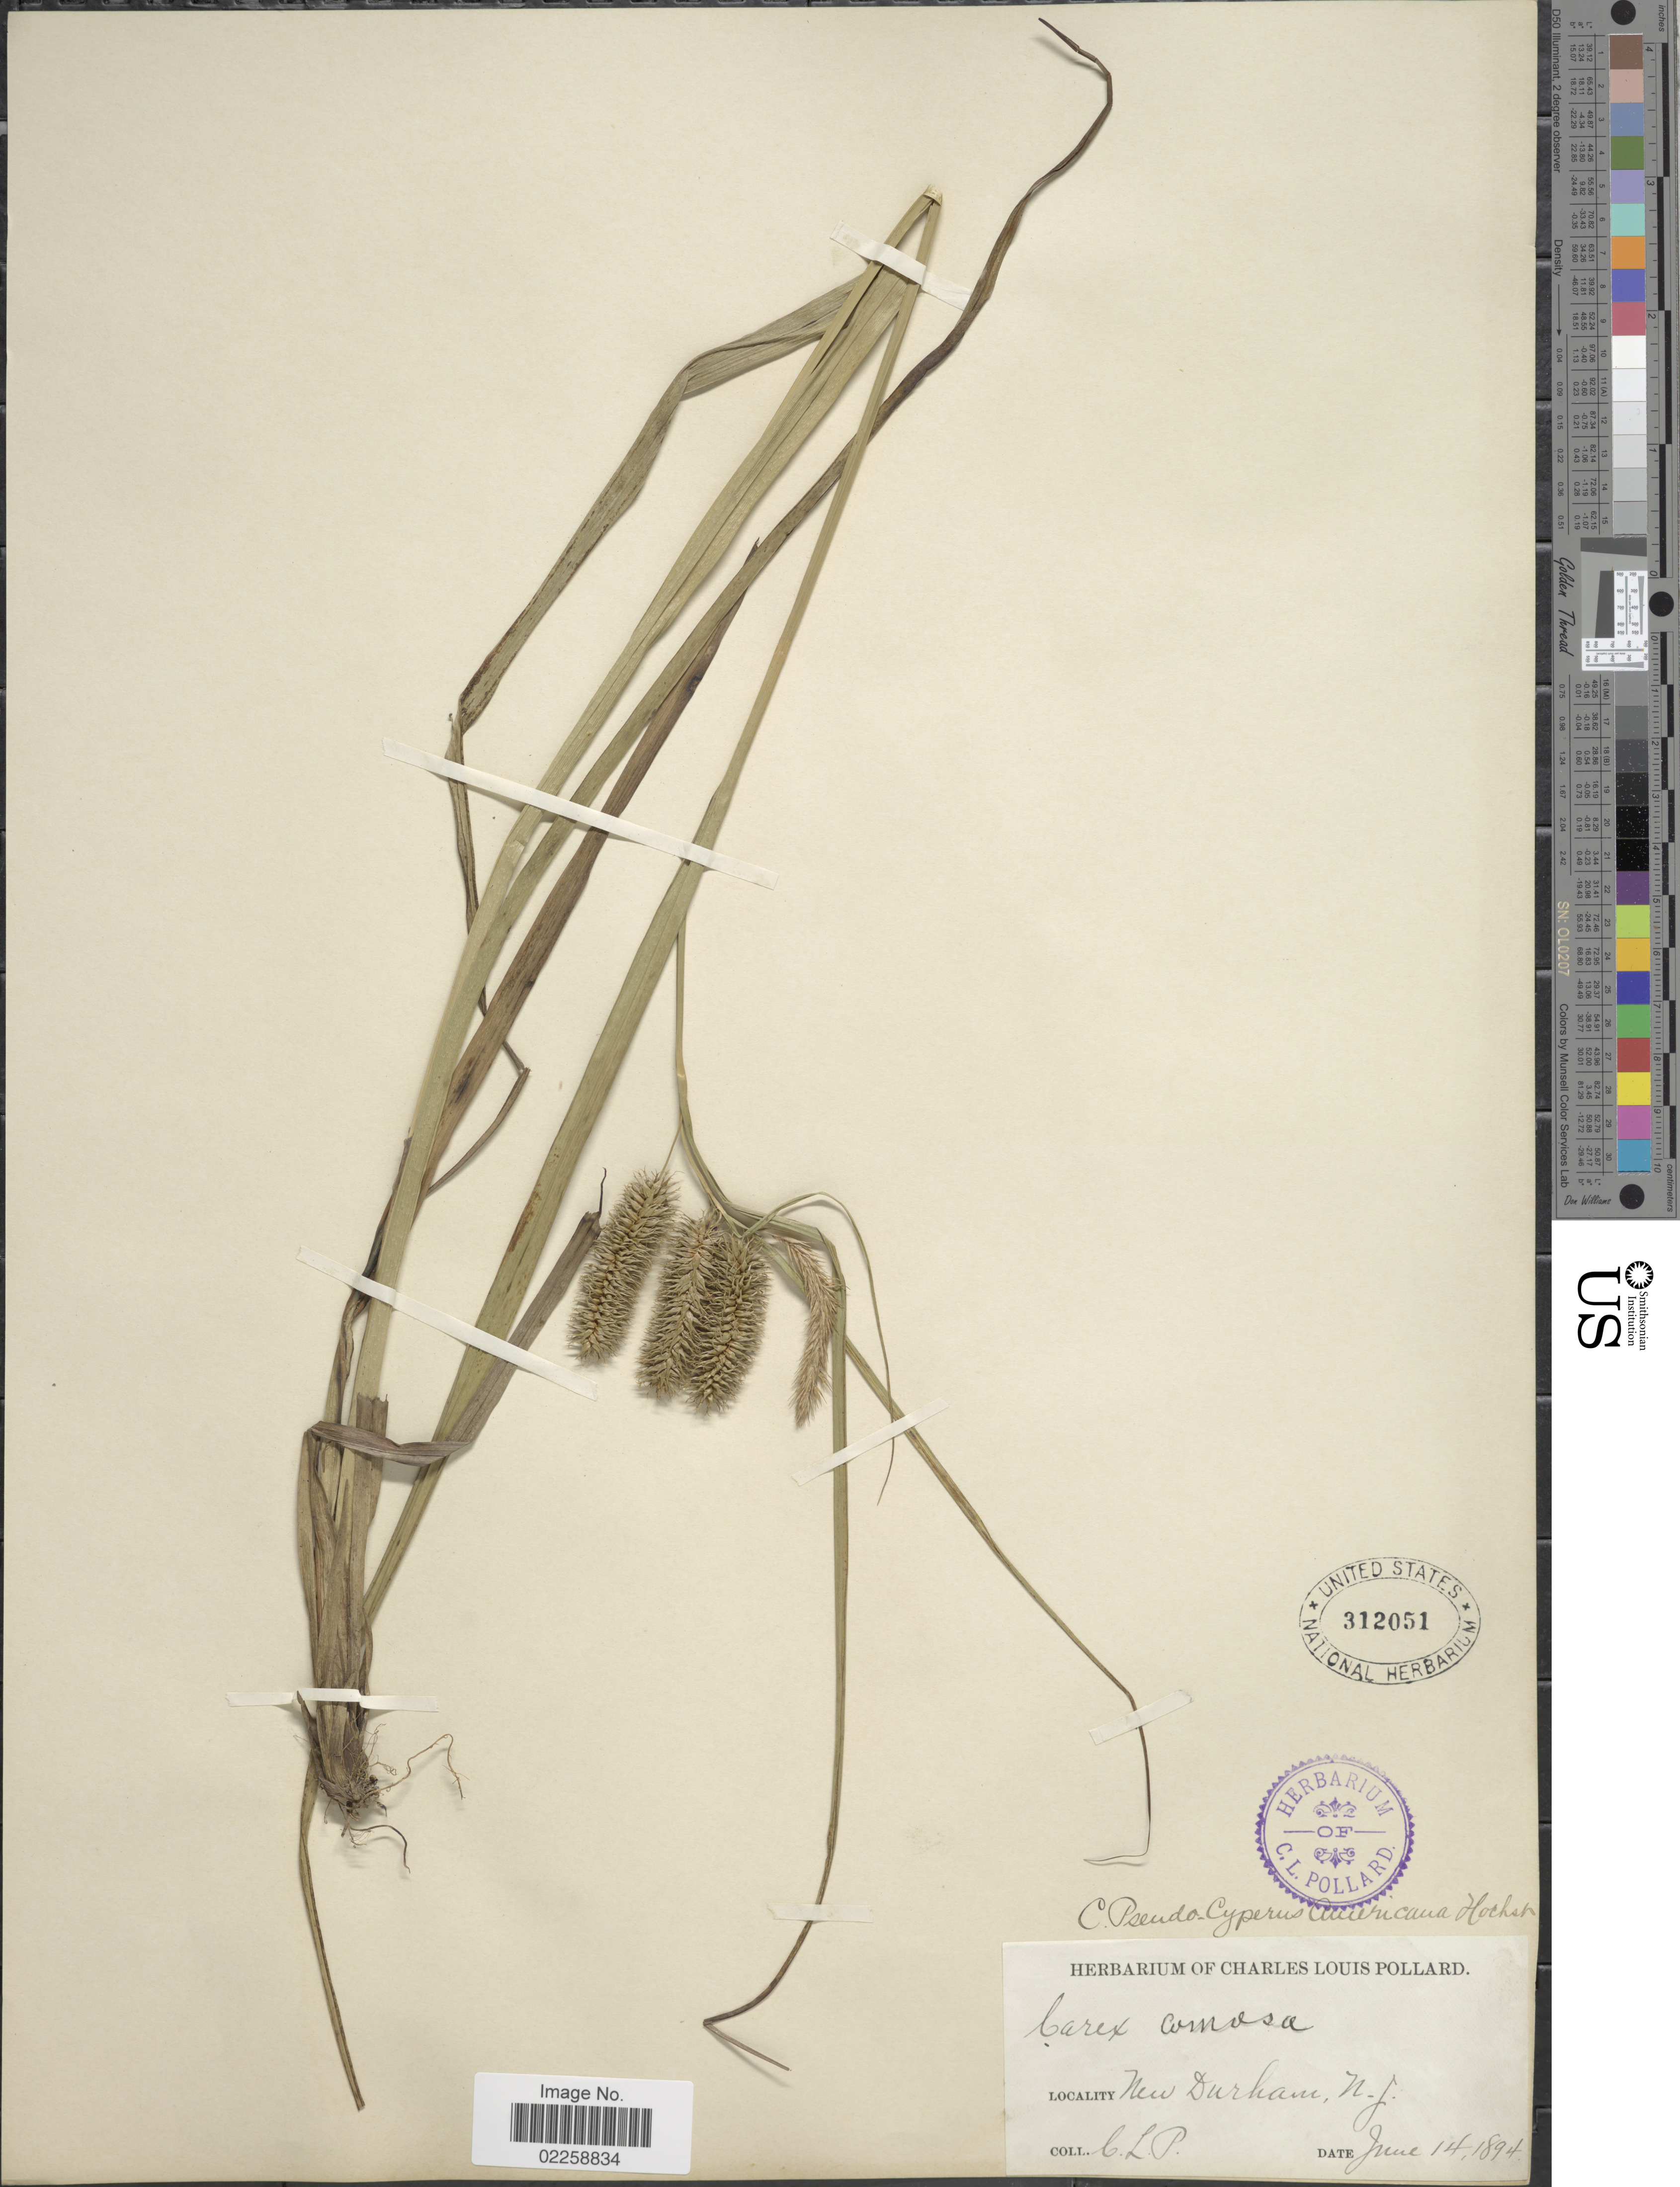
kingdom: Plantae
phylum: Tracheophyta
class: Liliopsida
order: Poales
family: Cyperaceae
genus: Carex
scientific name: Carex comosa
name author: Boott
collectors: C. L. Pollard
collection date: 1894-06-14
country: United States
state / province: New Jersey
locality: New Durham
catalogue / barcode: US 312051